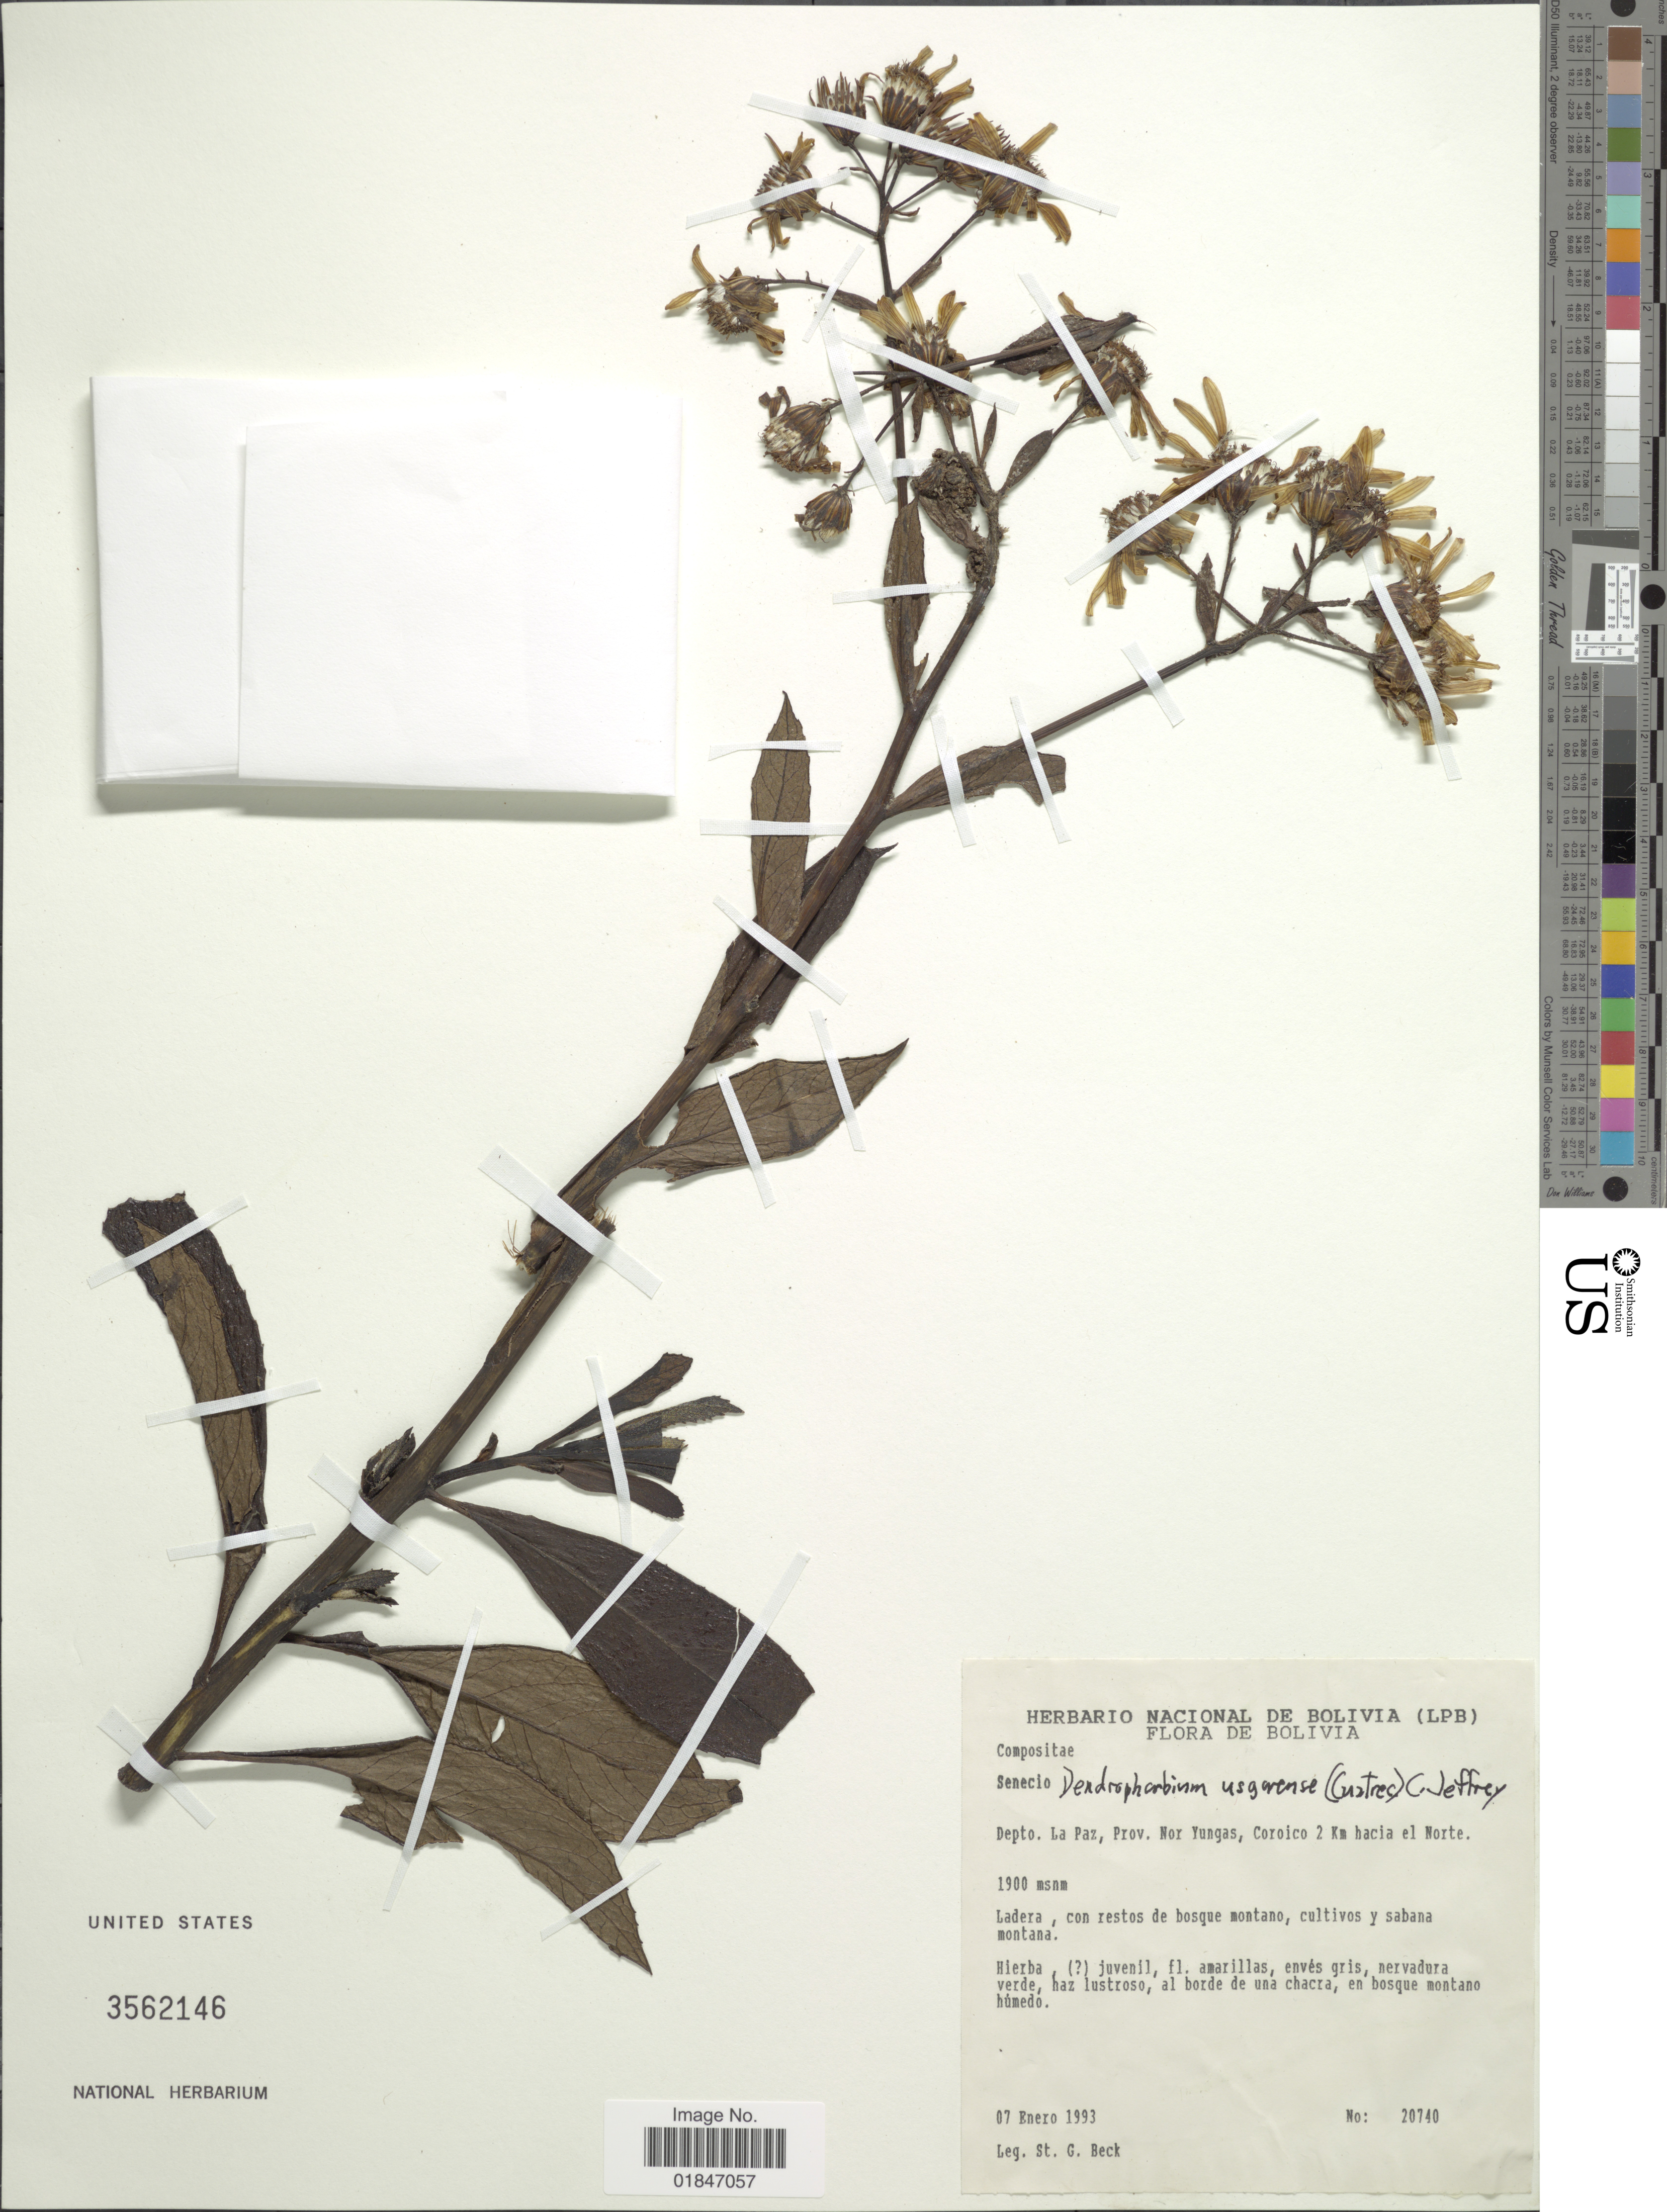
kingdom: Plantae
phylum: Tracheophyta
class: Magnoliopsida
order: Asterales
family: Asteraceae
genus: Dendrophorbium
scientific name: Dendrophorbium usgorense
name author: (Cuatrec.) C. Jeffrey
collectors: S. G. Beck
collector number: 20740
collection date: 1993-01-07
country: Bolivia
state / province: La Paz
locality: Depto. La Paz, Prov. Nor Yungas, Coroico 2 km hacia el Norte.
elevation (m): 1900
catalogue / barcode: US 3562146